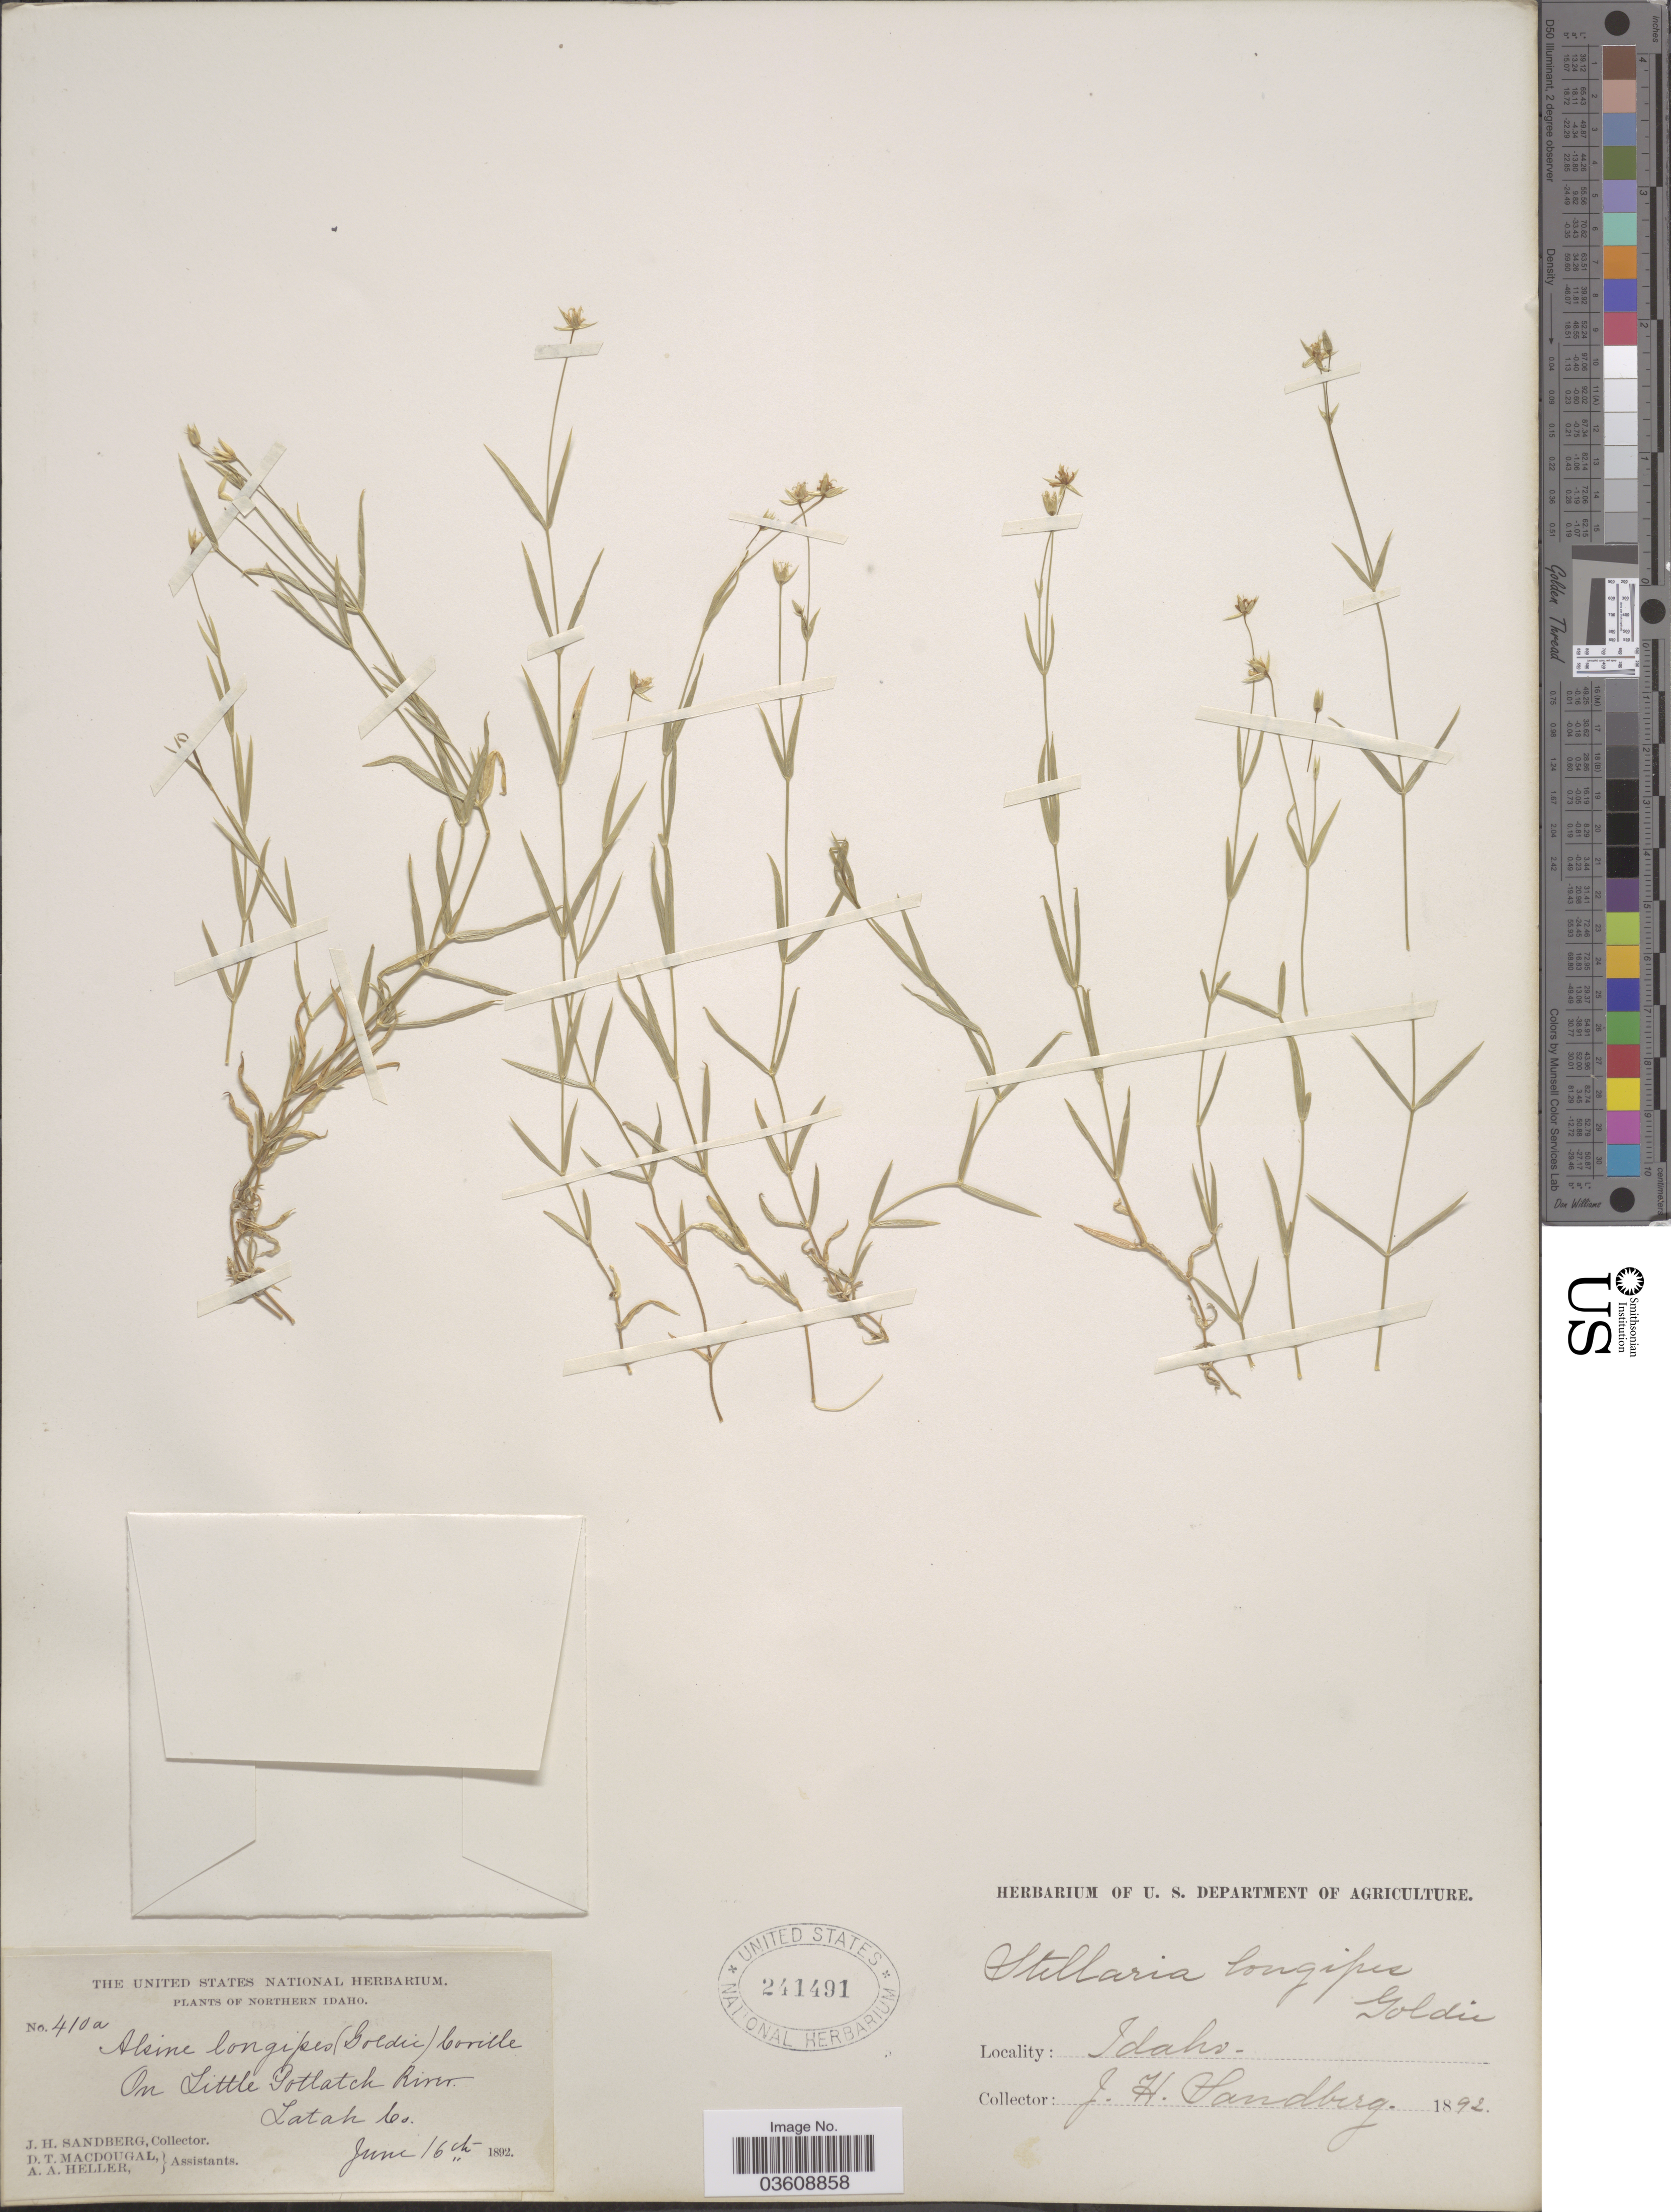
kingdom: Plantae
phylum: Tracheophyta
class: Magnoliopsida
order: Caryophyllales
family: Caryophyllaceae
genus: Stellaria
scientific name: Stellaria longipes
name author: Goldie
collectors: J. H. Sandberg, D. T. MacDougal & A. A. Heller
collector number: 410a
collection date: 1892-06-16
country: United States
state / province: Idaho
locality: Northern Idaho. On Little Potlatch River, Latah Co.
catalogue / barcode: US 241491